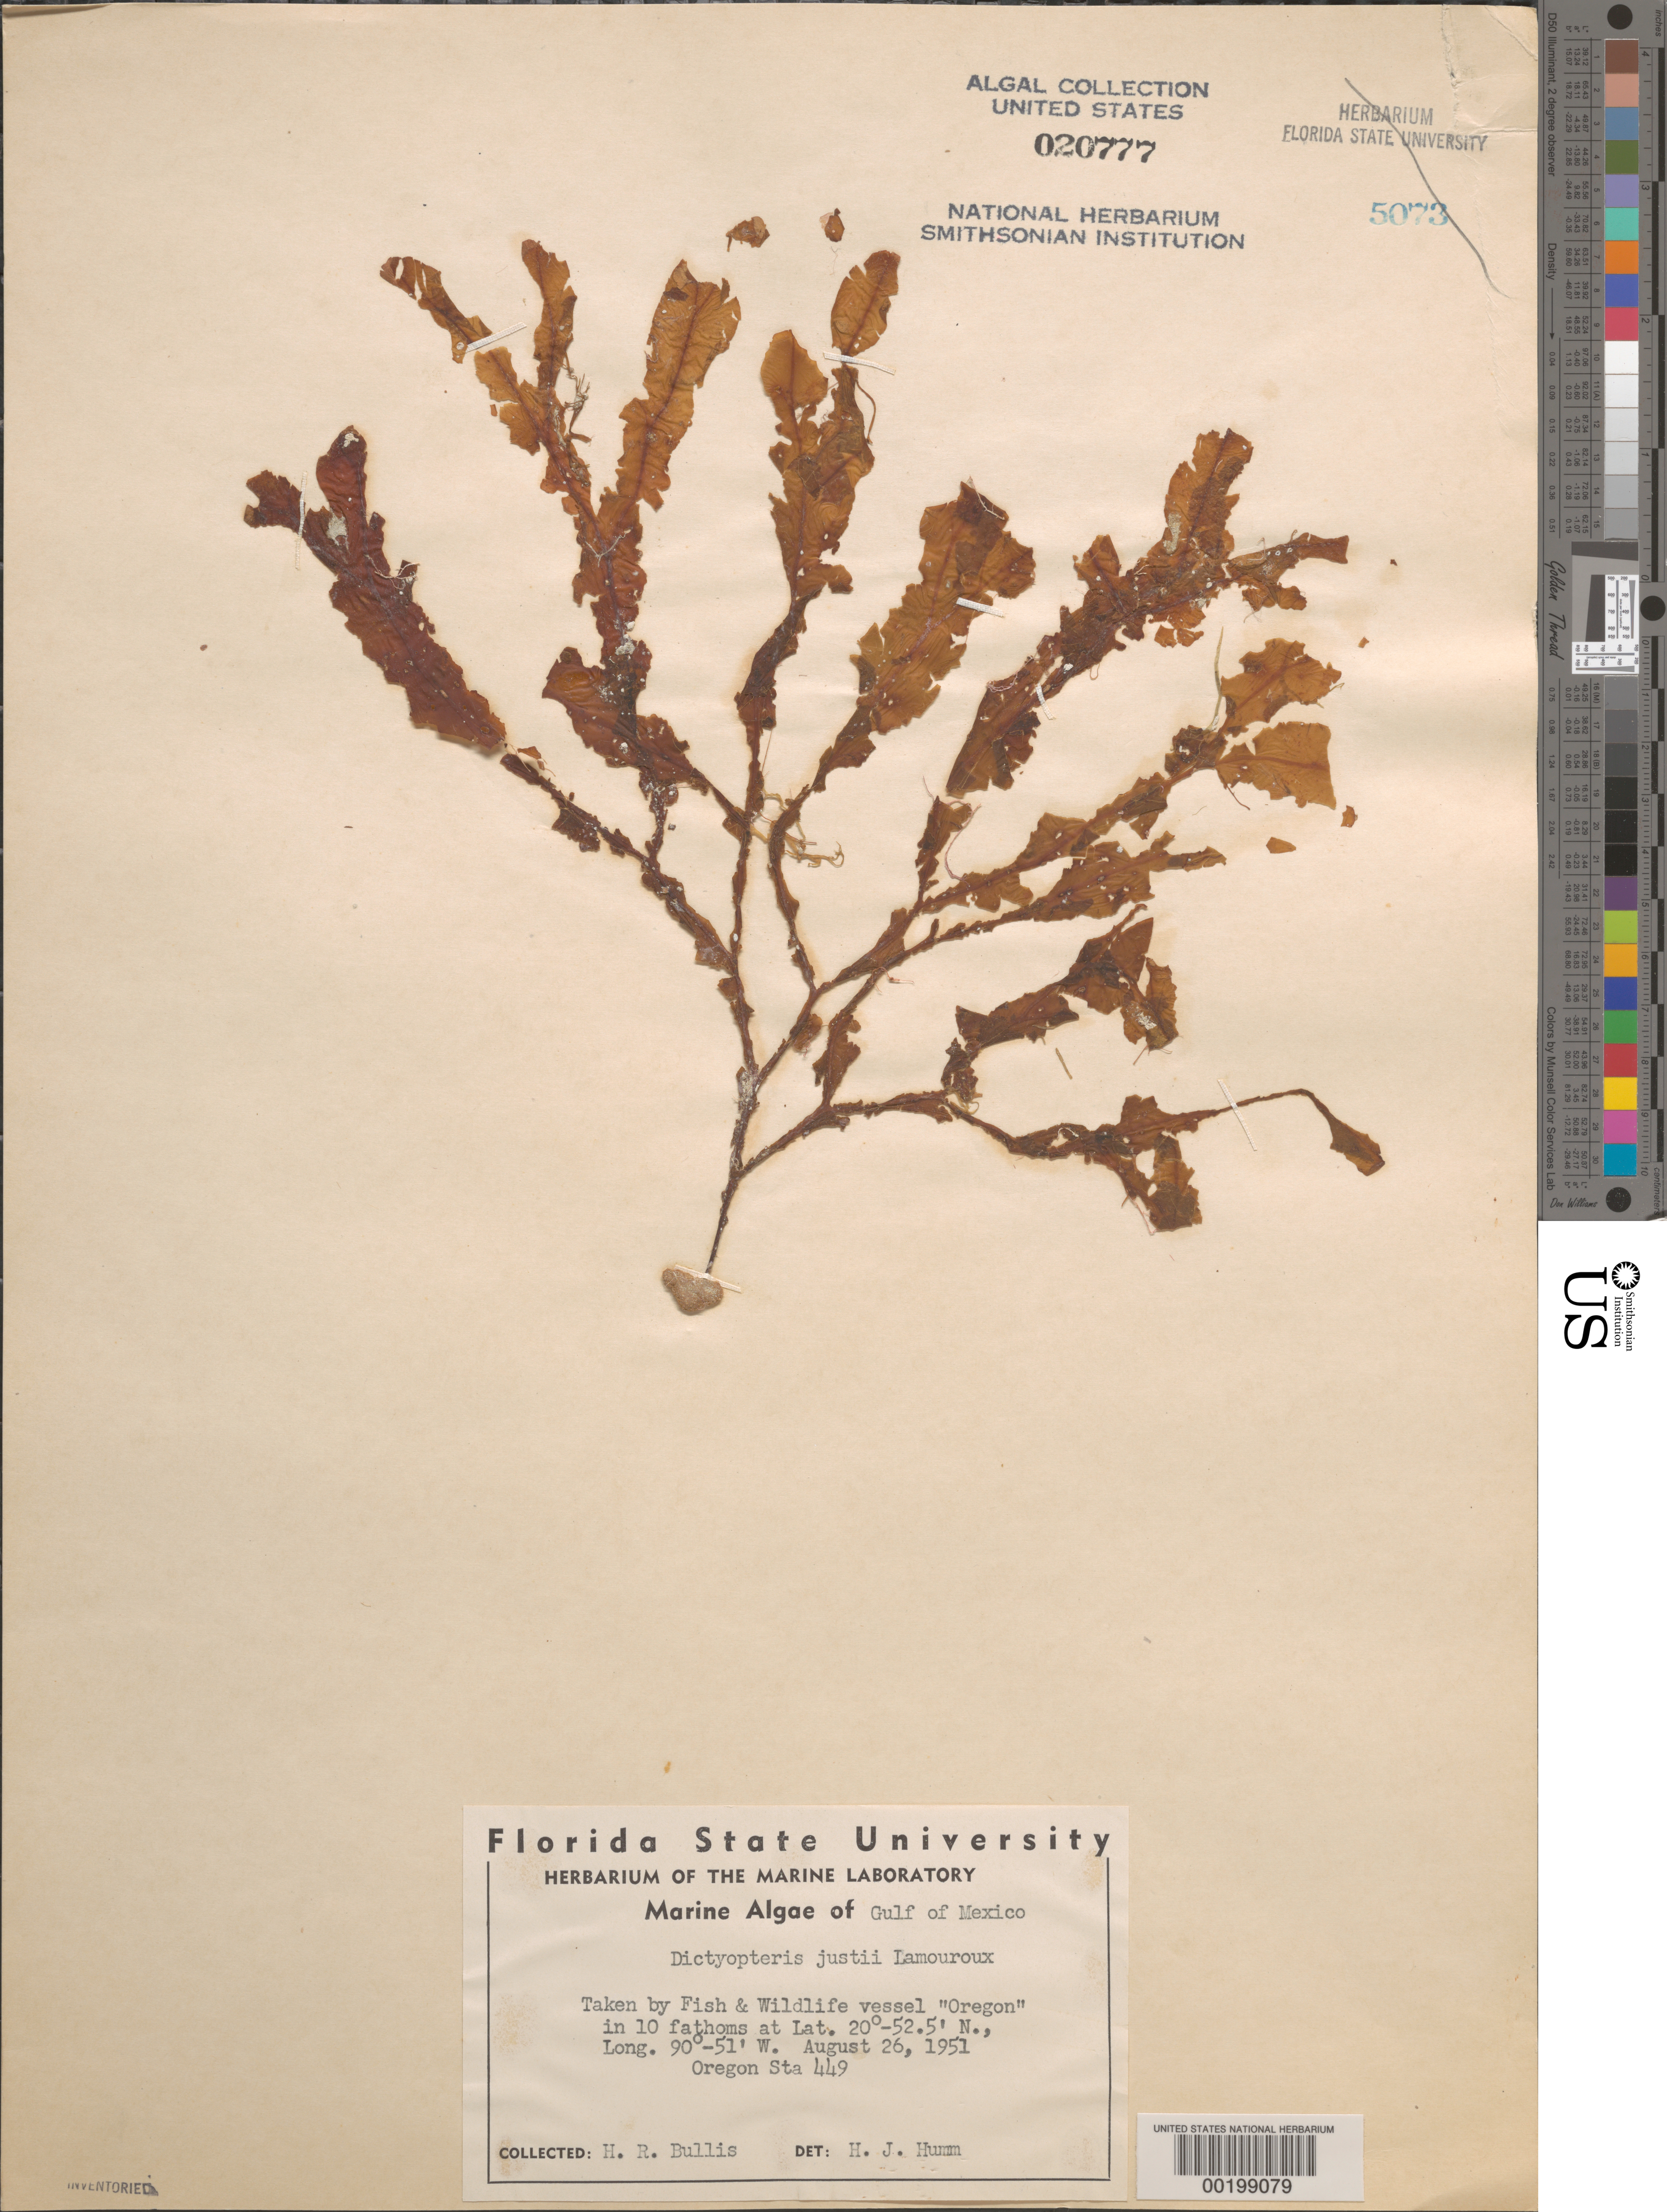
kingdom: Chromista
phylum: Ochrophyta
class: Phaeophyceae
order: Dictyotales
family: Dictyotaceae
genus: Dictyopteris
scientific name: Dictyopteris justii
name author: J.V.Lamouroux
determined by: Humm, Harold J.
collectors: H. Bullis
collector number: Station 449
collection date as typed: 26 Aug 1951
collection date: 1951-08-26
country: Mexico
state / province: Campeche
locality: Campeche Banks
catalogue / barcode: US 20777